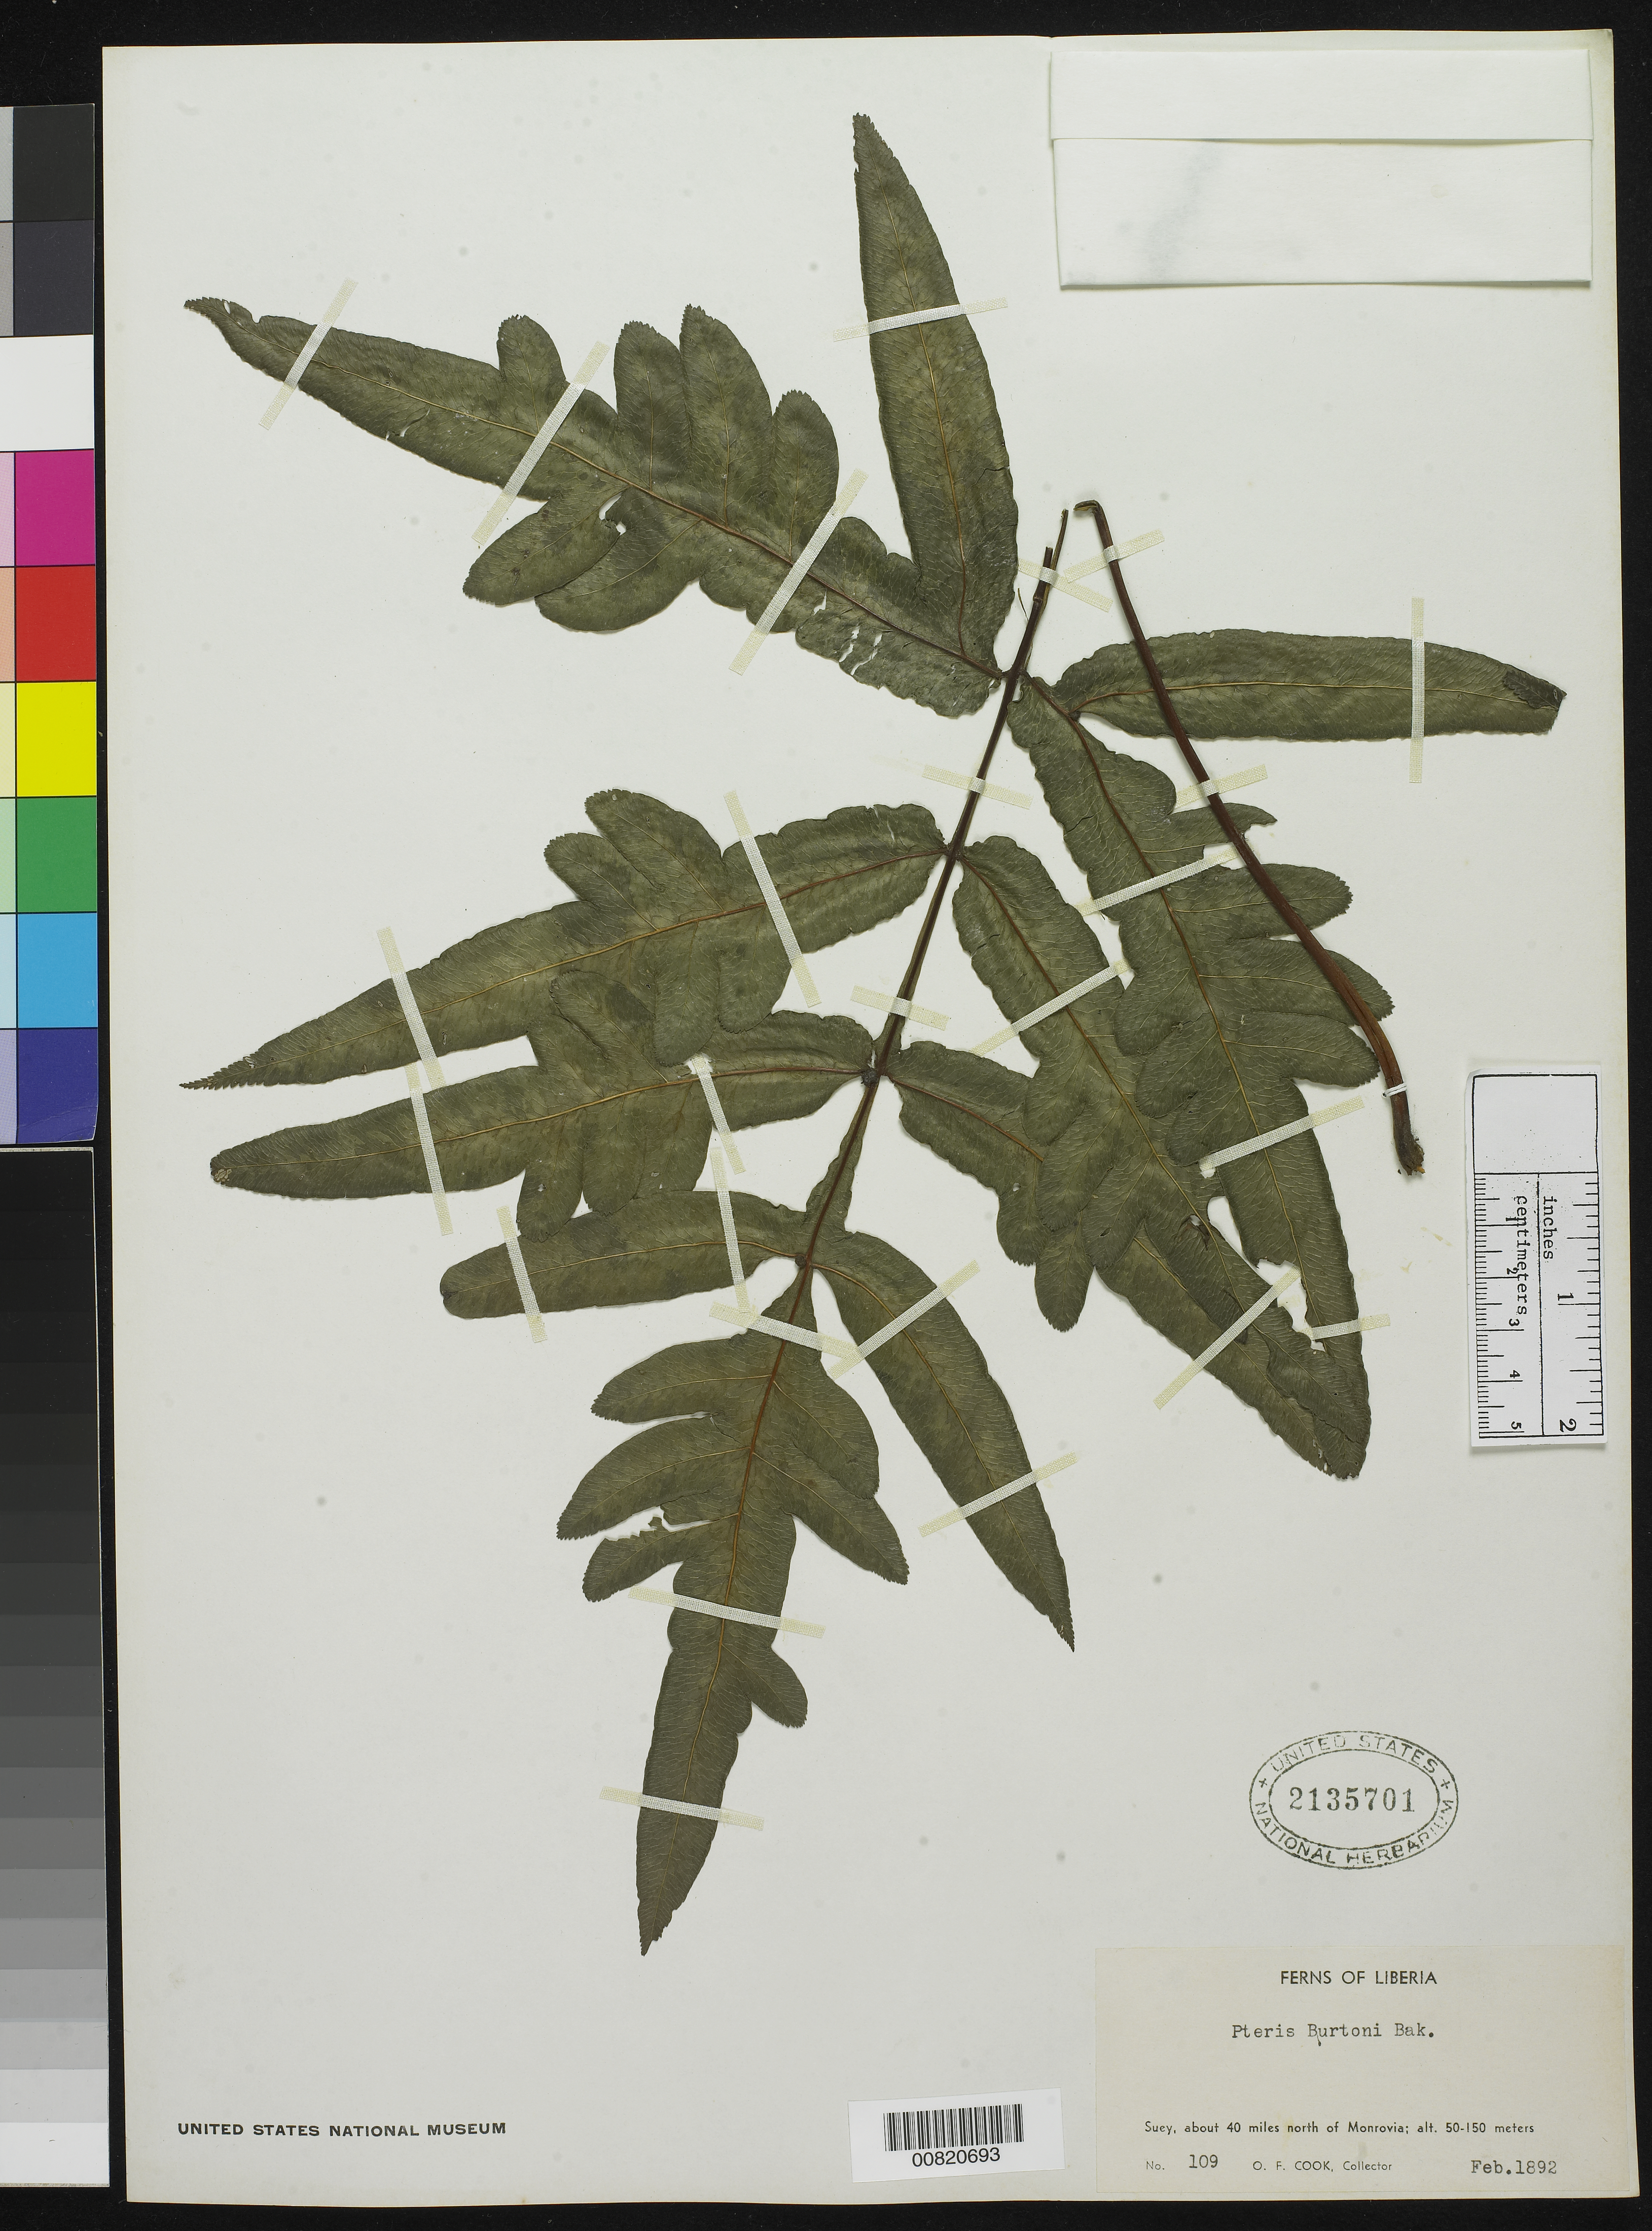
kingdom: Plantae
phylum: Tracheophyta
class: Polypodiopsida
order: Polypodiales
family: Pteridaceae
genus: Pteris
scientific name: Pteris burtonii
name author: Baker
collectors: O. F. Cook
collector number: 109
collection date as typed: Feb 1892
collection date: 1892-02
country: Liberia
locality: Suey, about 40 miles N of Monrovia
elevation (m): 50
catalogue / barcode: US 2135701